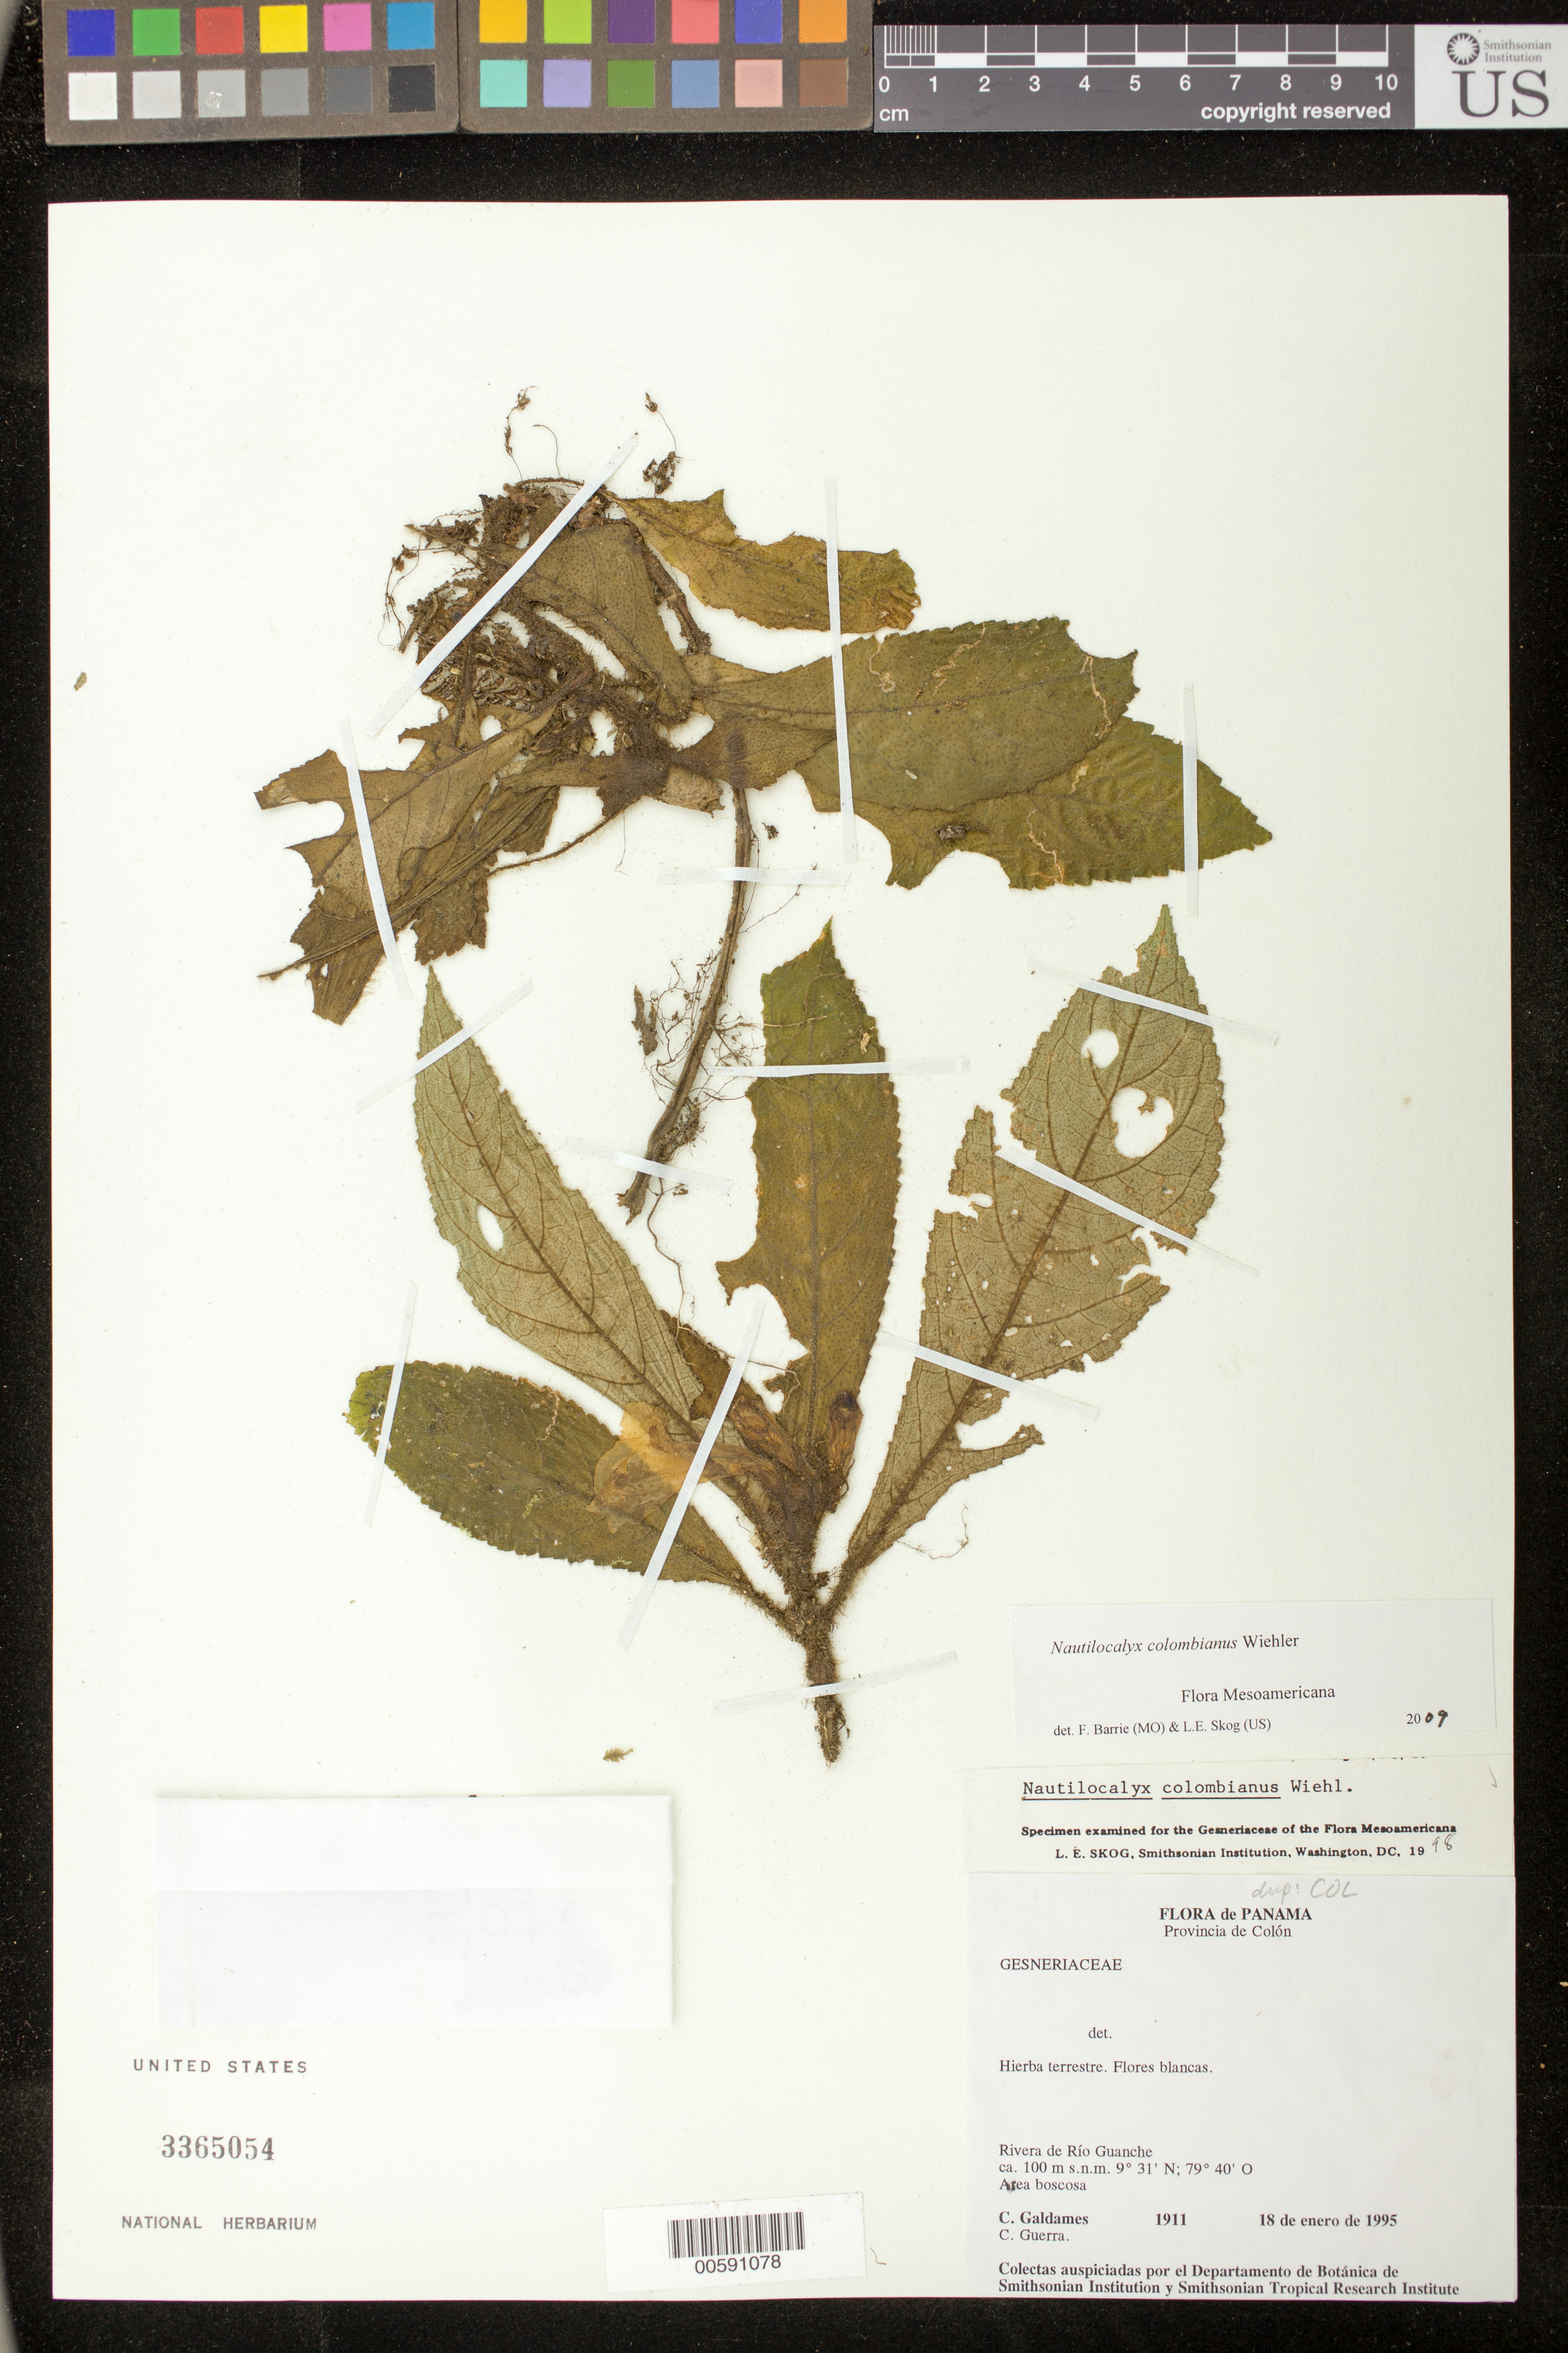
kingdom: Plantae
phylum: Tracheophyta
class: Magnoliopsida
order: Lamiales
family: Gesneriaceae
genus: Nautilocalyx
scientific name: Nautilocalyx colombianus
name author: Wiehler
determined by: Skog, Laurence E.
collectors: C. Galdames & C. Guerra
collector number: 1911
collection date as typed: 18 Jan 1995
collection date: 1995-01-18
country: Panama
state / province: Colón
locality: Rivera de Río Guanche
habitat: Area boscosa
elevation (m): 100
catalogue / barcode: US 3365054